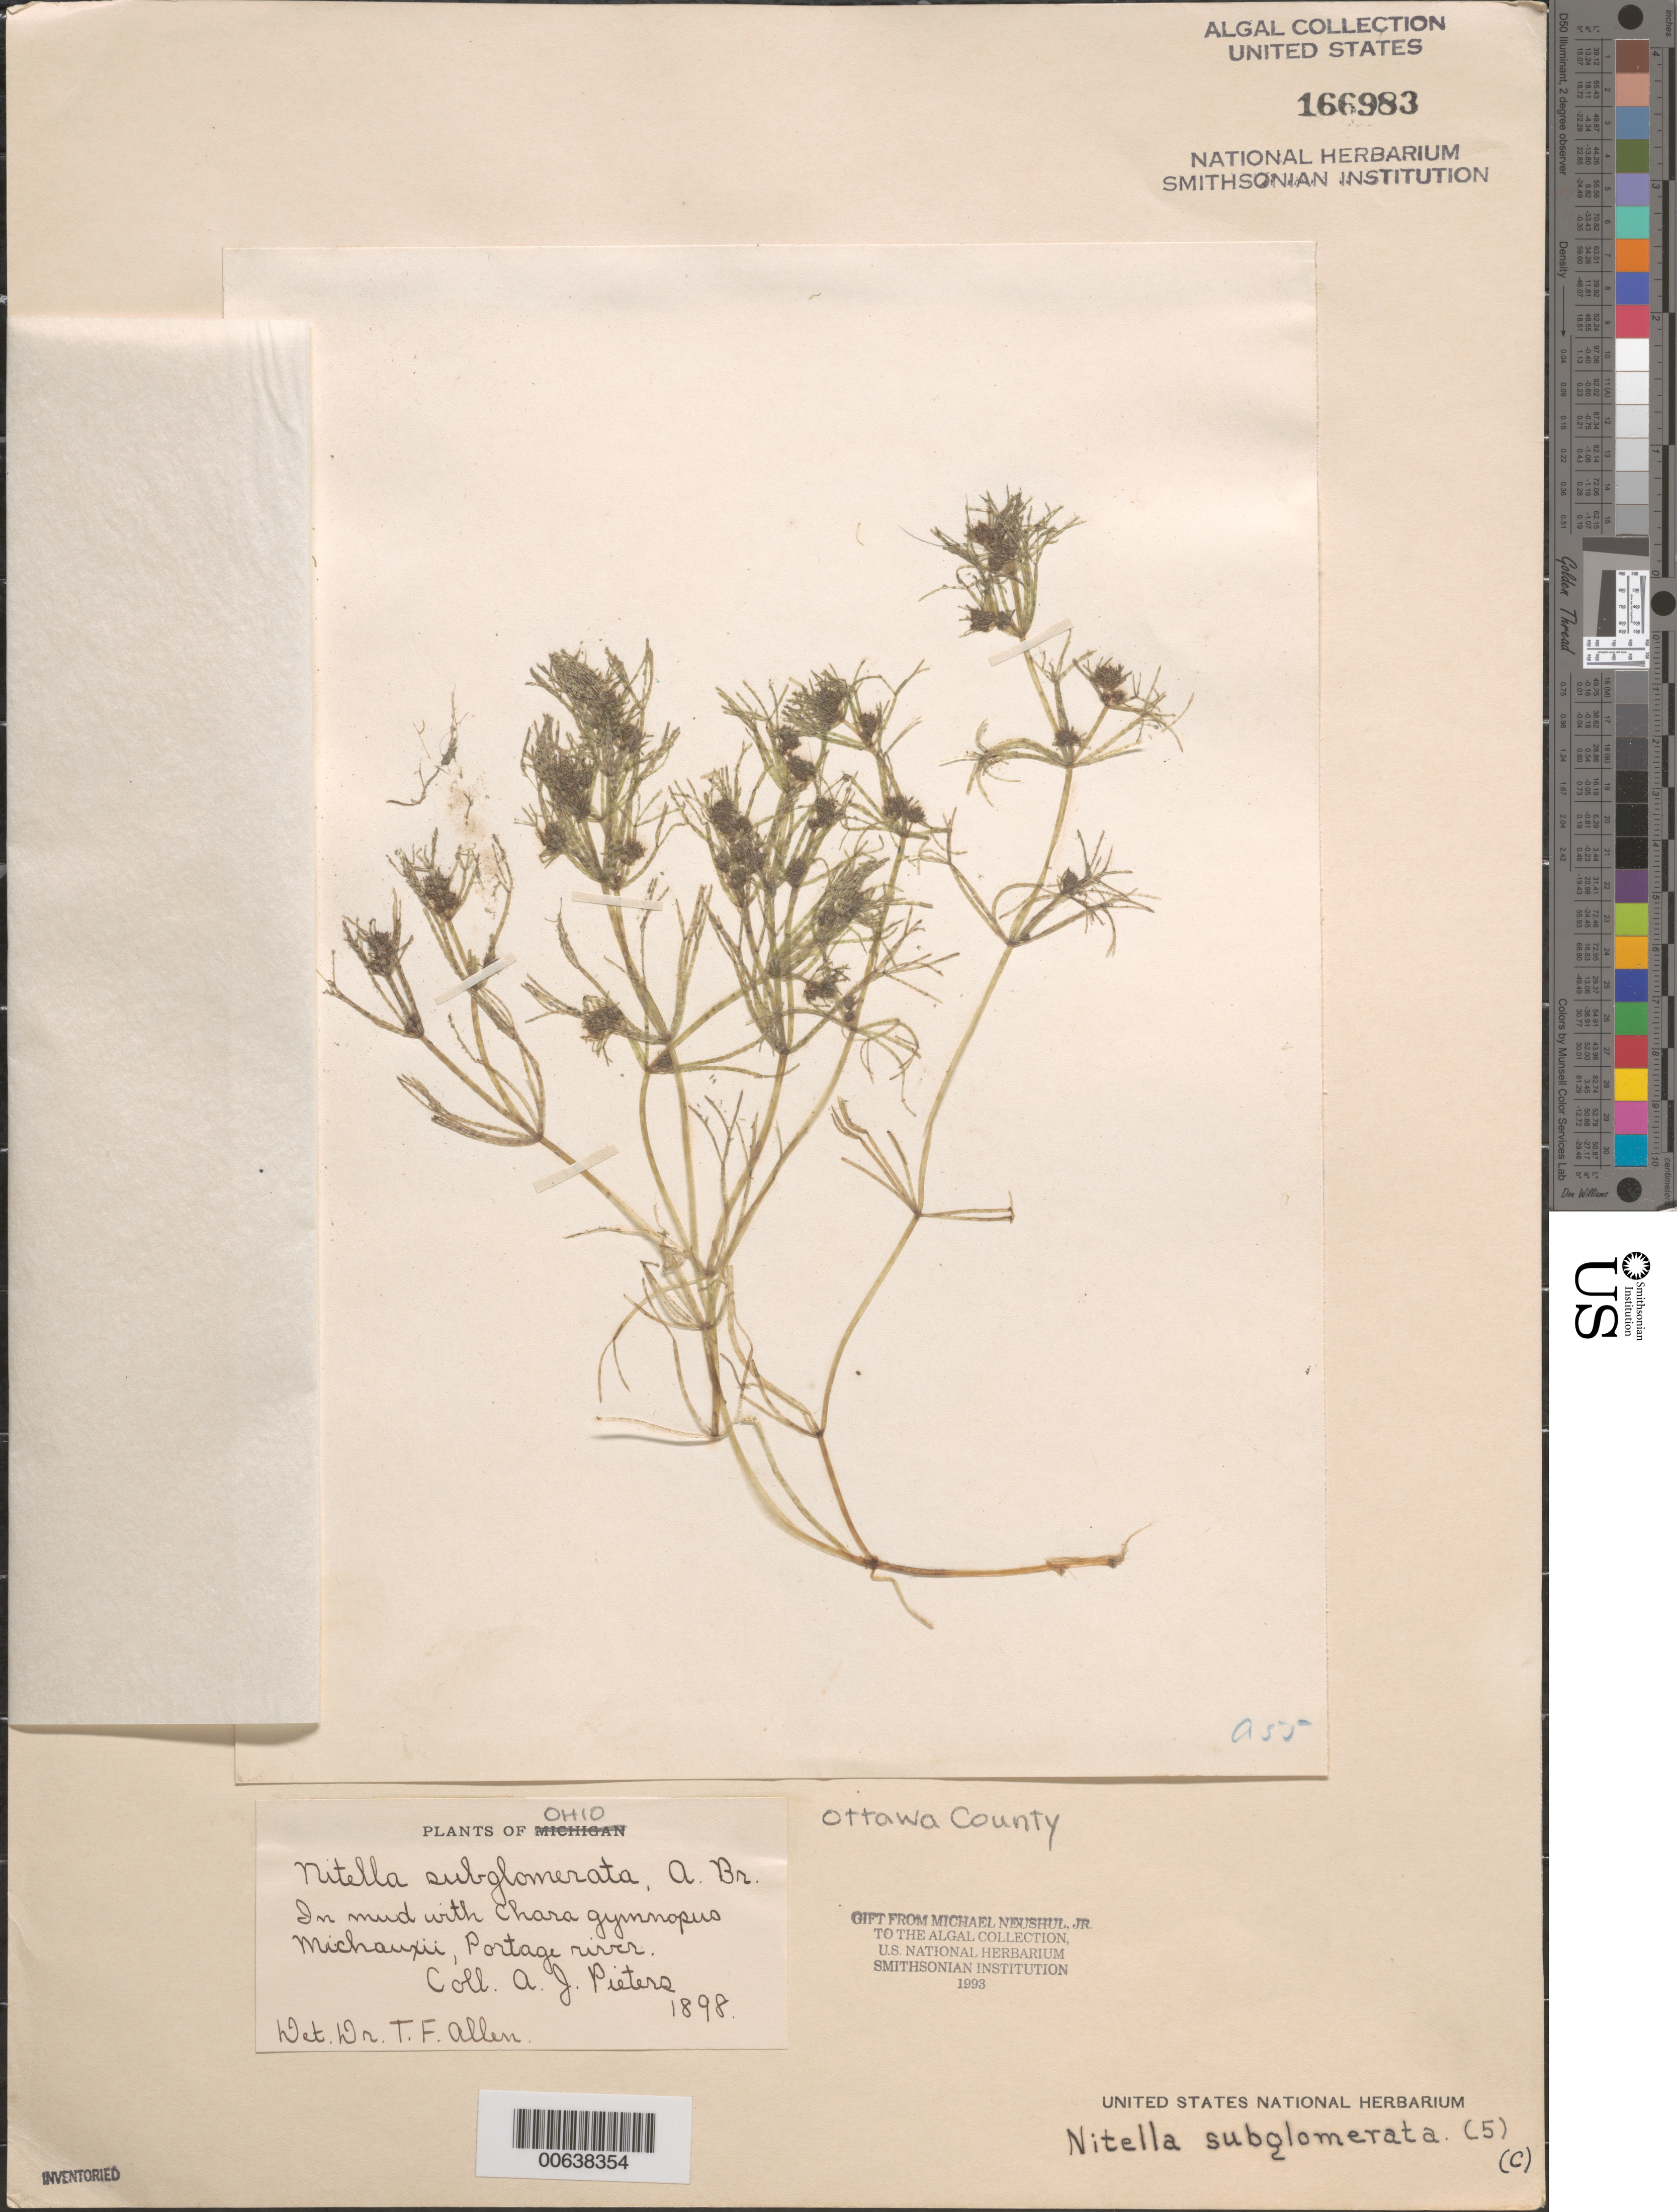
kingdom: Plantae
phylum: Charophyta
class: Charophyceae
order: Charales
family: Characeae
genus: Nitella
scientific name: Nitella subglomerata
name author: A. Braun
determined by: Allen, Timothy F.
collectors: A. Pieters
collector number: A55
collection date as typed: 1898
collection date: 1898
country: United States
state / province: Ohio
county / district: Ottawa County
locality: Portage River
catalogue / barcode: US 166983